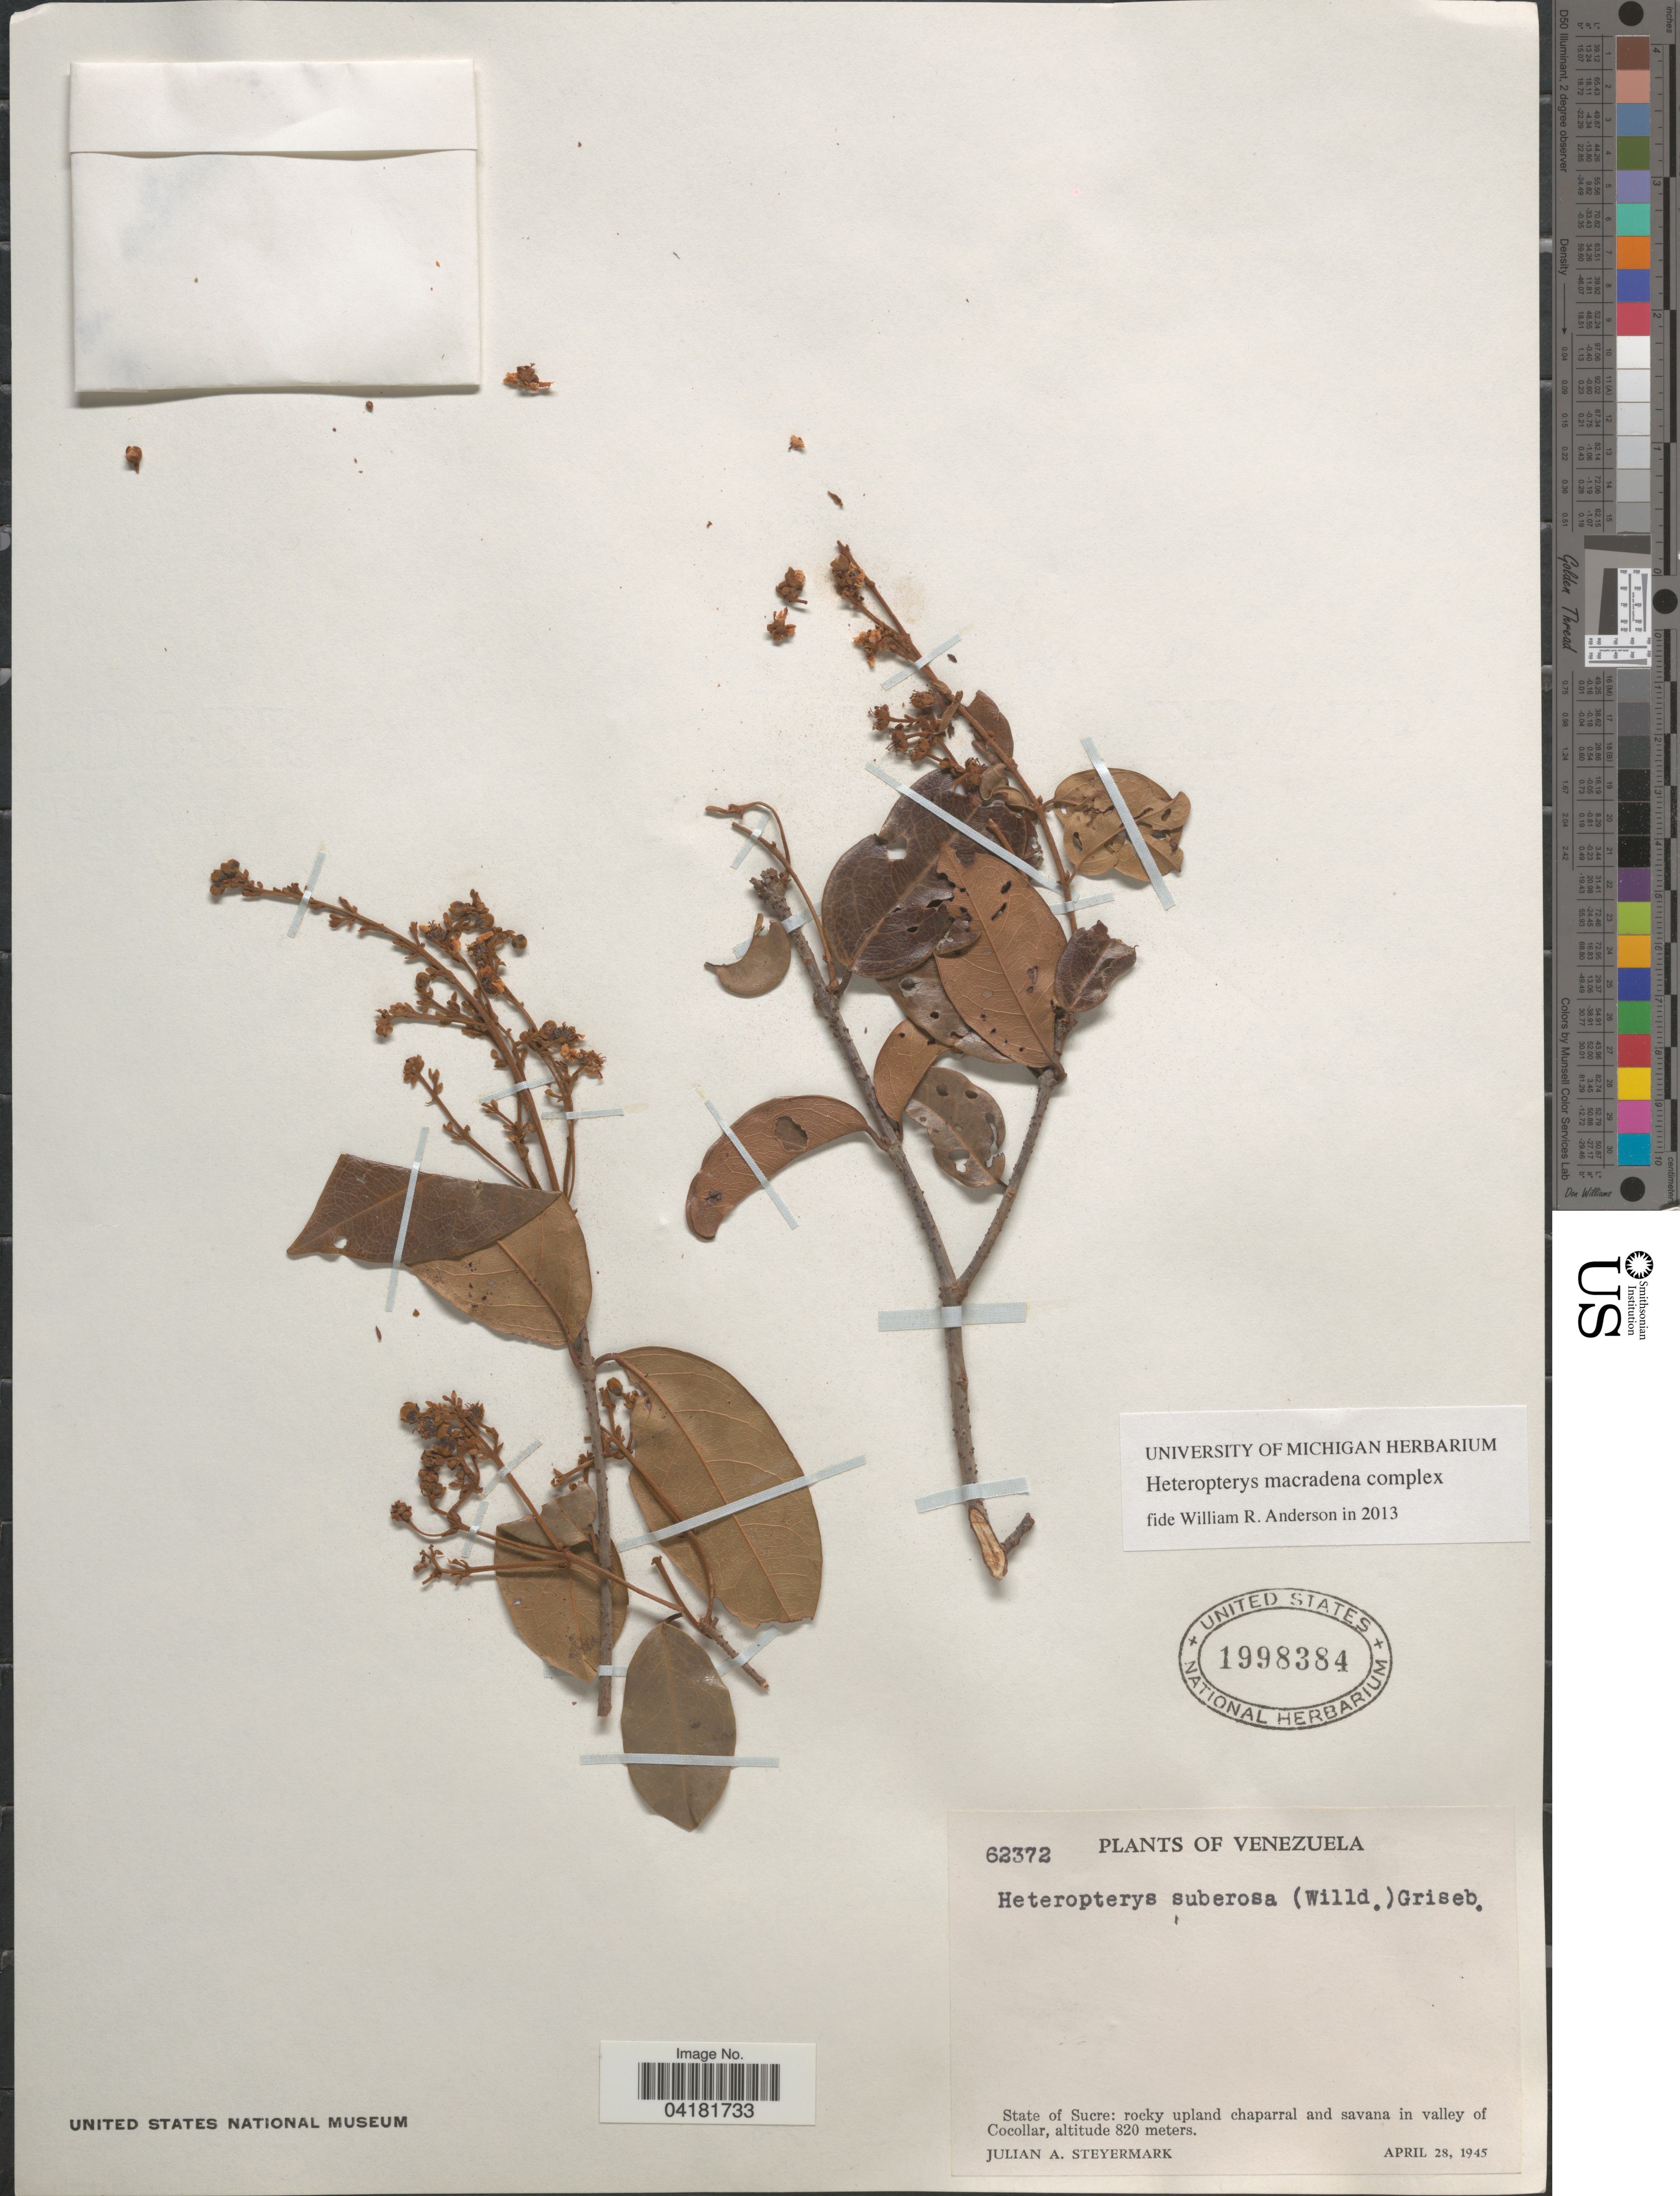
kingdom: Plantae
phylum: Tracheophyta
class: Magnoliopsida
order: Malpighiales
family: Malpighiaceae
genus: Heteropterys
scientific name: Heteropterys macradena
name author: (DC.) W.R. Anderson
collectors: J. Steyermark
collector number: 62372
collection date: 1945-04-28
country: Venezuela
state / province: Sucre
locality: Rocky upland chaparral and savana in valley of Cocollar.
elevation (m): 820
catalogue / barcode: US 1998384